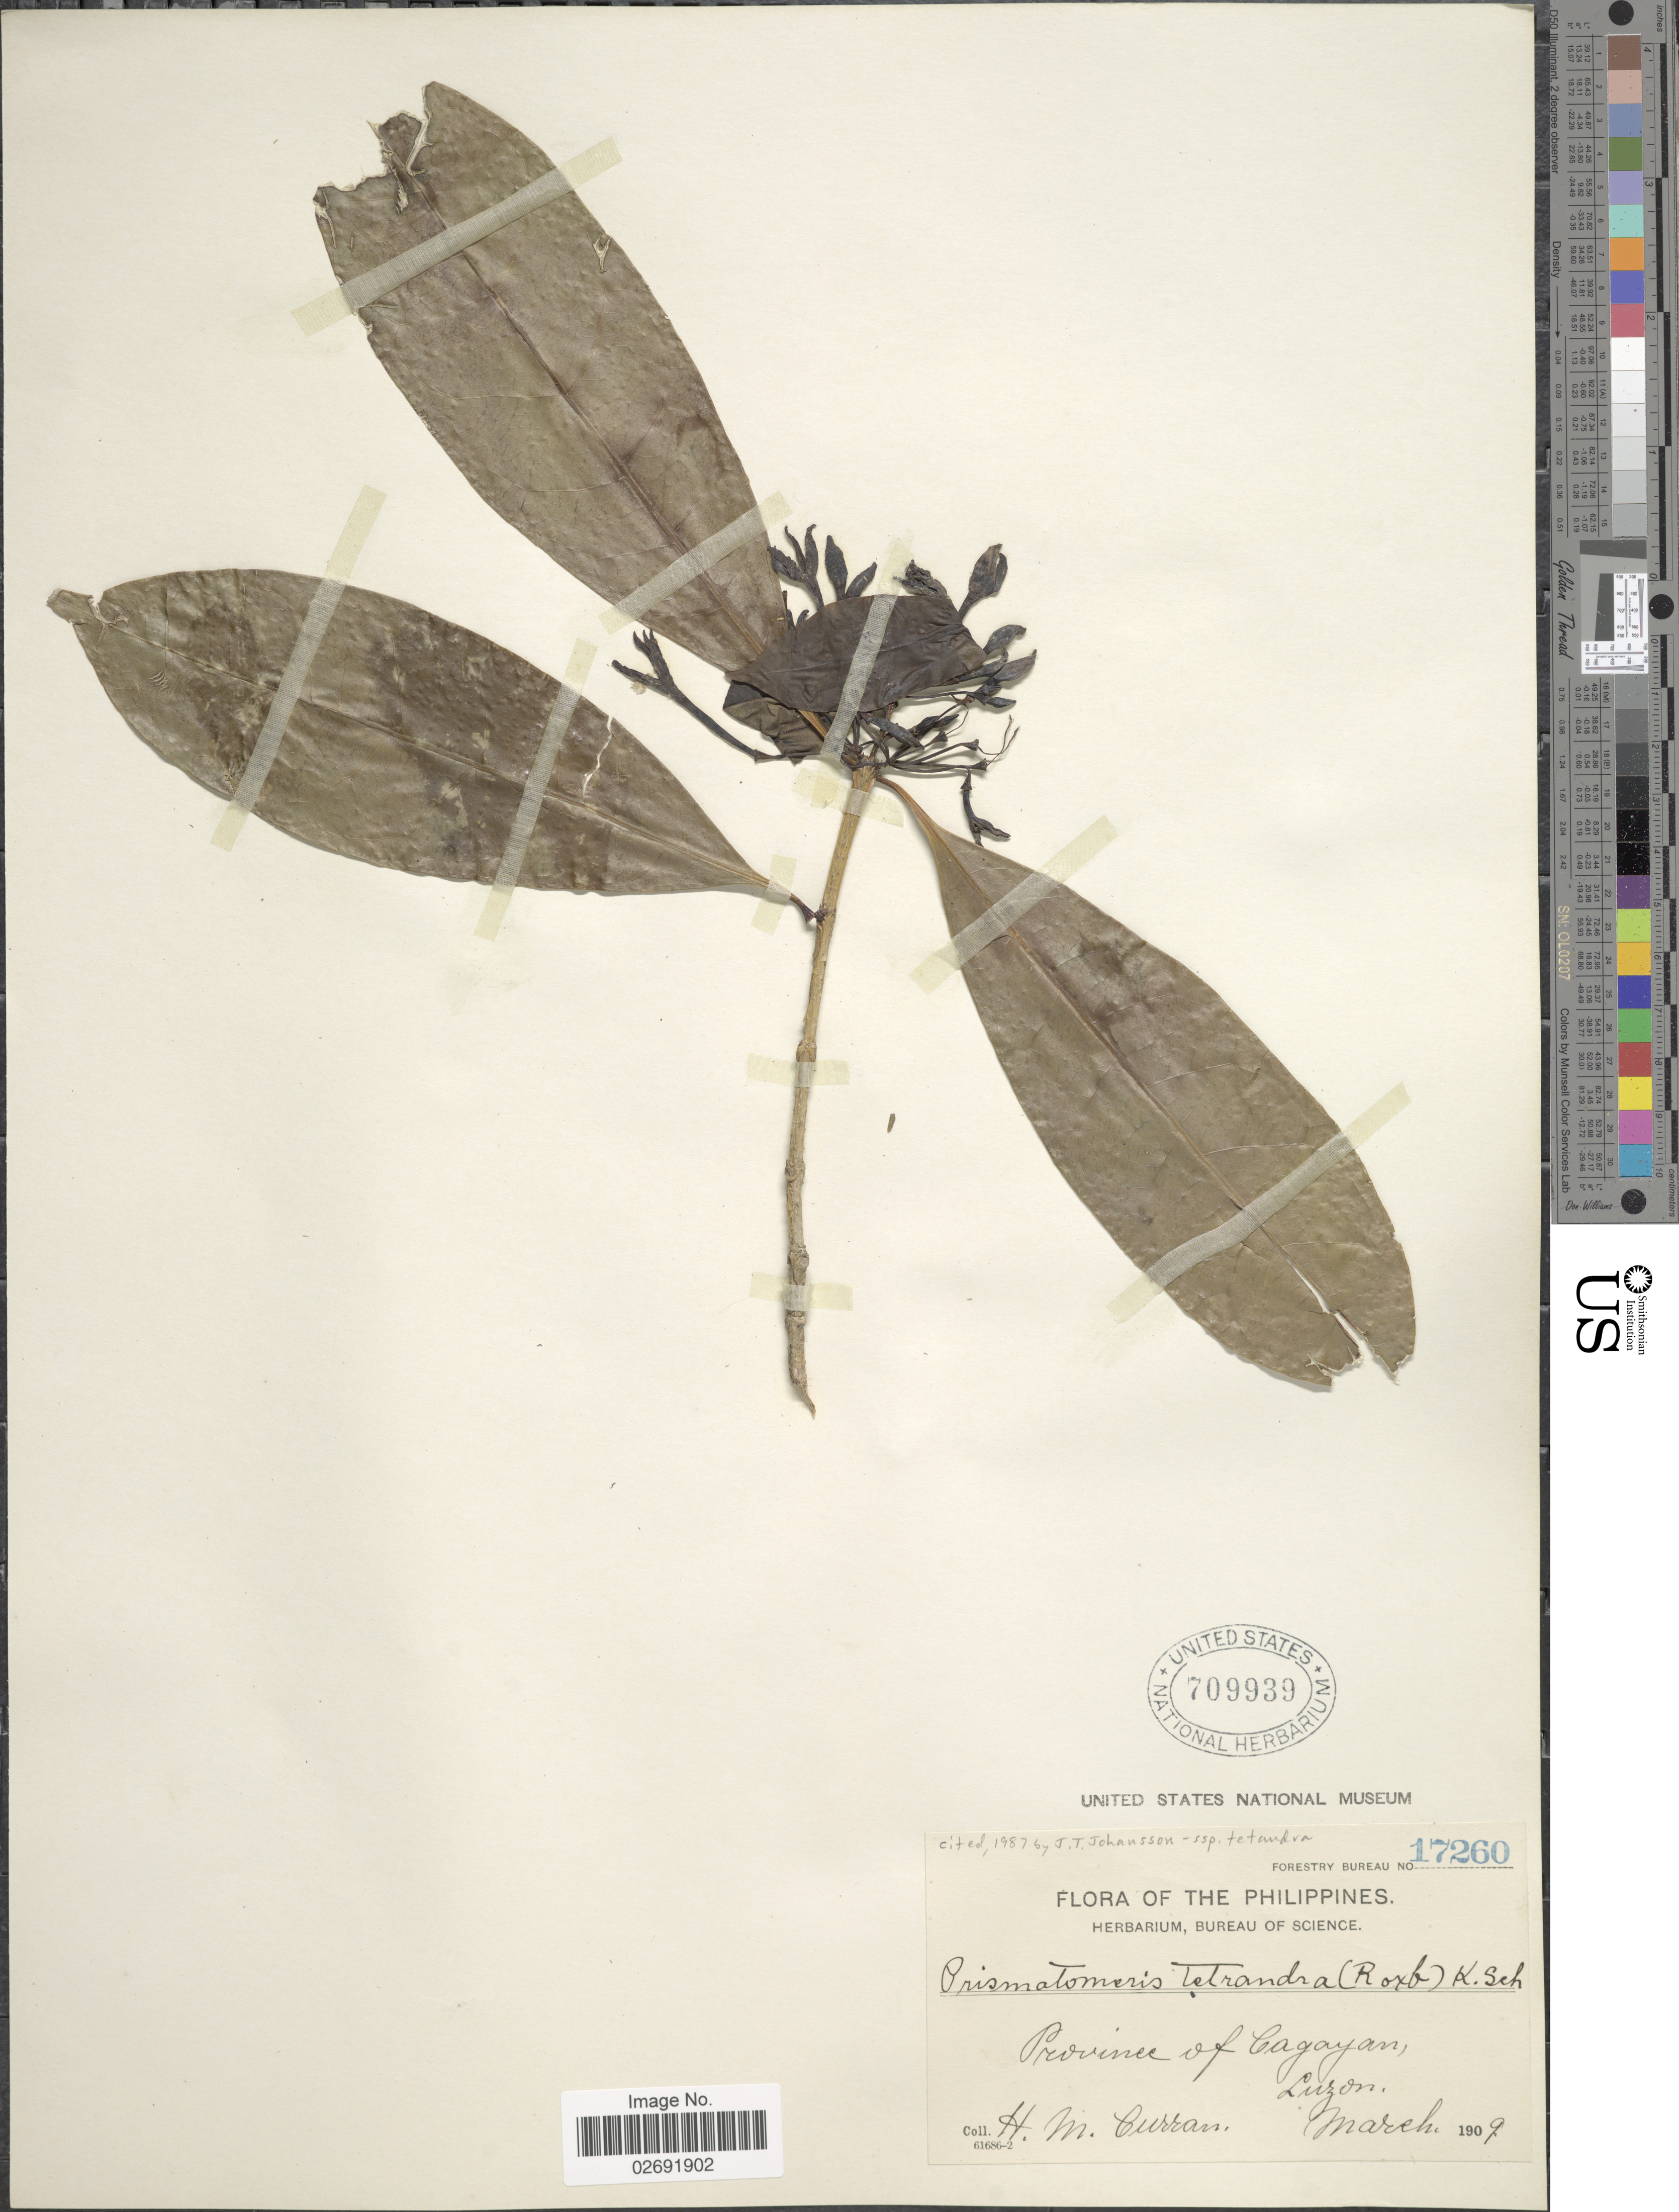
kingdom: Plantae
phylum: Tracheophyta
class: Magnoliopsida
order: Gentianales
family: Rubiaceae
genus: Prismatomeris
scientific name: Prismatomeris tetrandra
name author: (Roxb.) K. Schum.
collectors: H. M. Curran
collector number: Forestry Bureau 17260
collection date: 1909-03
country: Philippines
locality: Province of Cagayan, Luzon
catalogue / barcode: US 709939